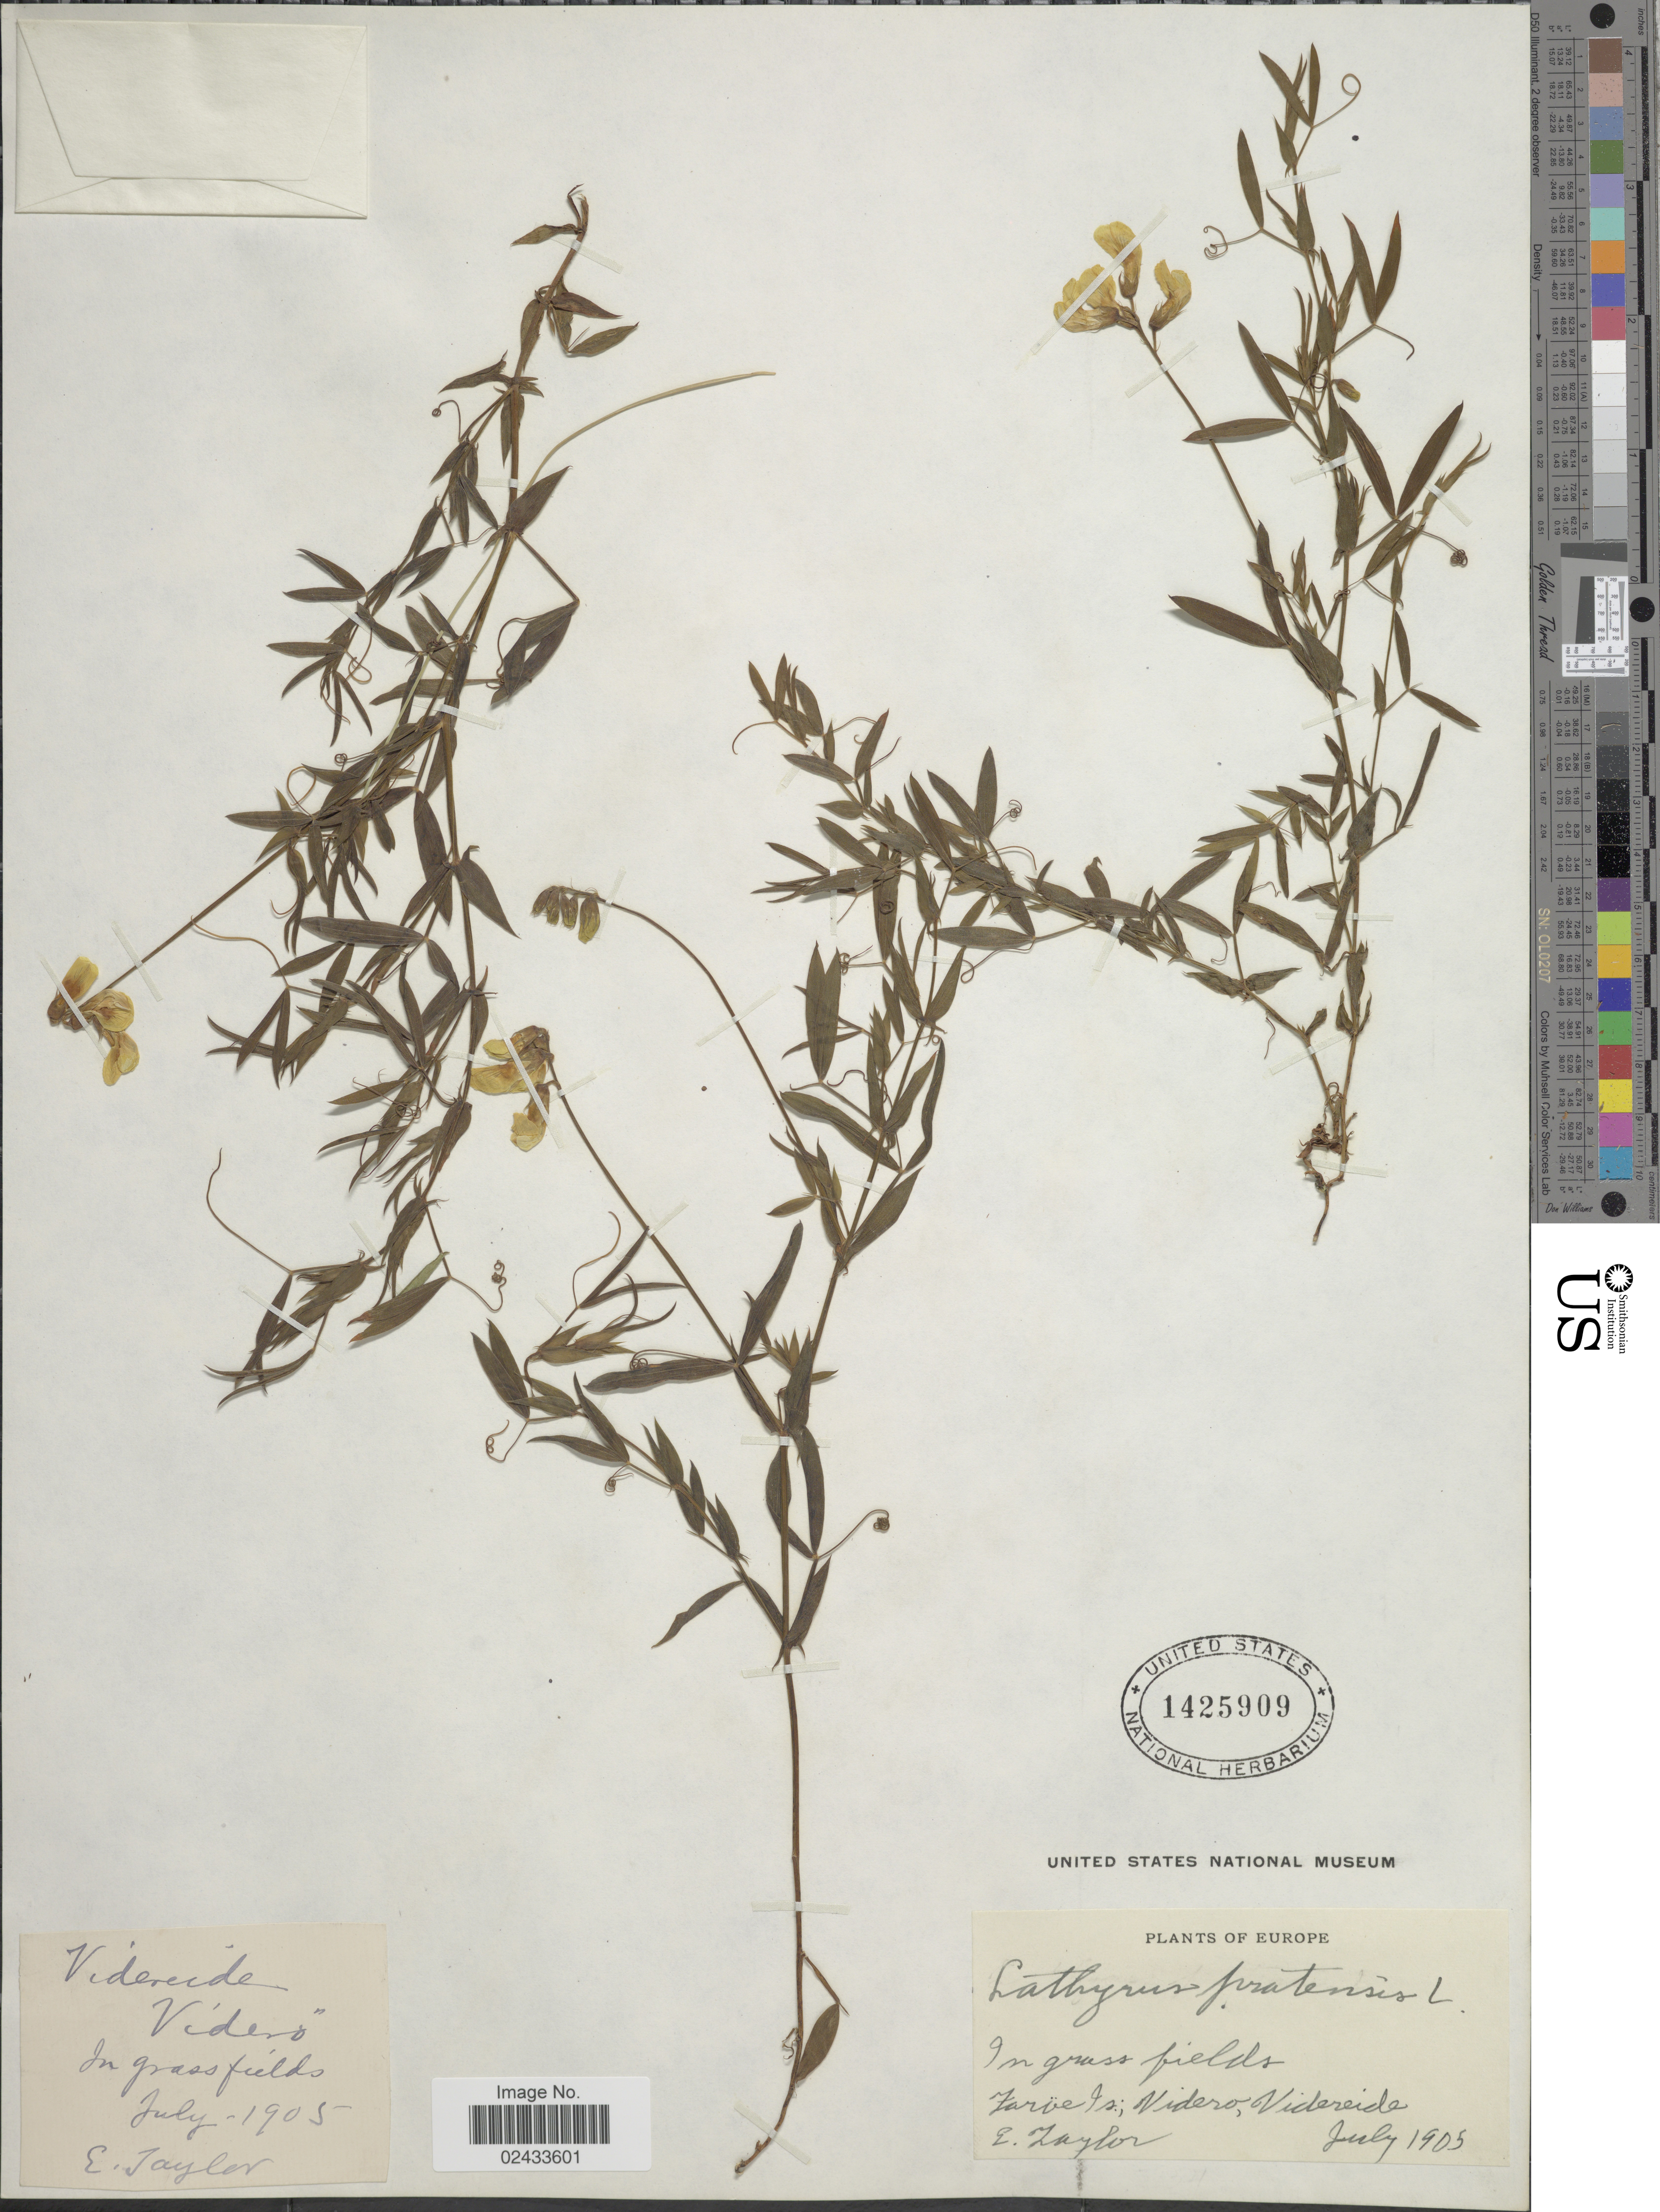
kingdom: Plantae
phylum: Tracheophyta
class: Magnoliopsida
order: Fabales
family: Fabaceae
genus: Lathyrus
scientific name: Lathyrus pratensis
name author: L.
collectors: E. Taylor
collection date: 1905-07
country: Faroe Islands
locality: Faroe Is., Videro, Videreide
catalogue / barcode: US 1425909